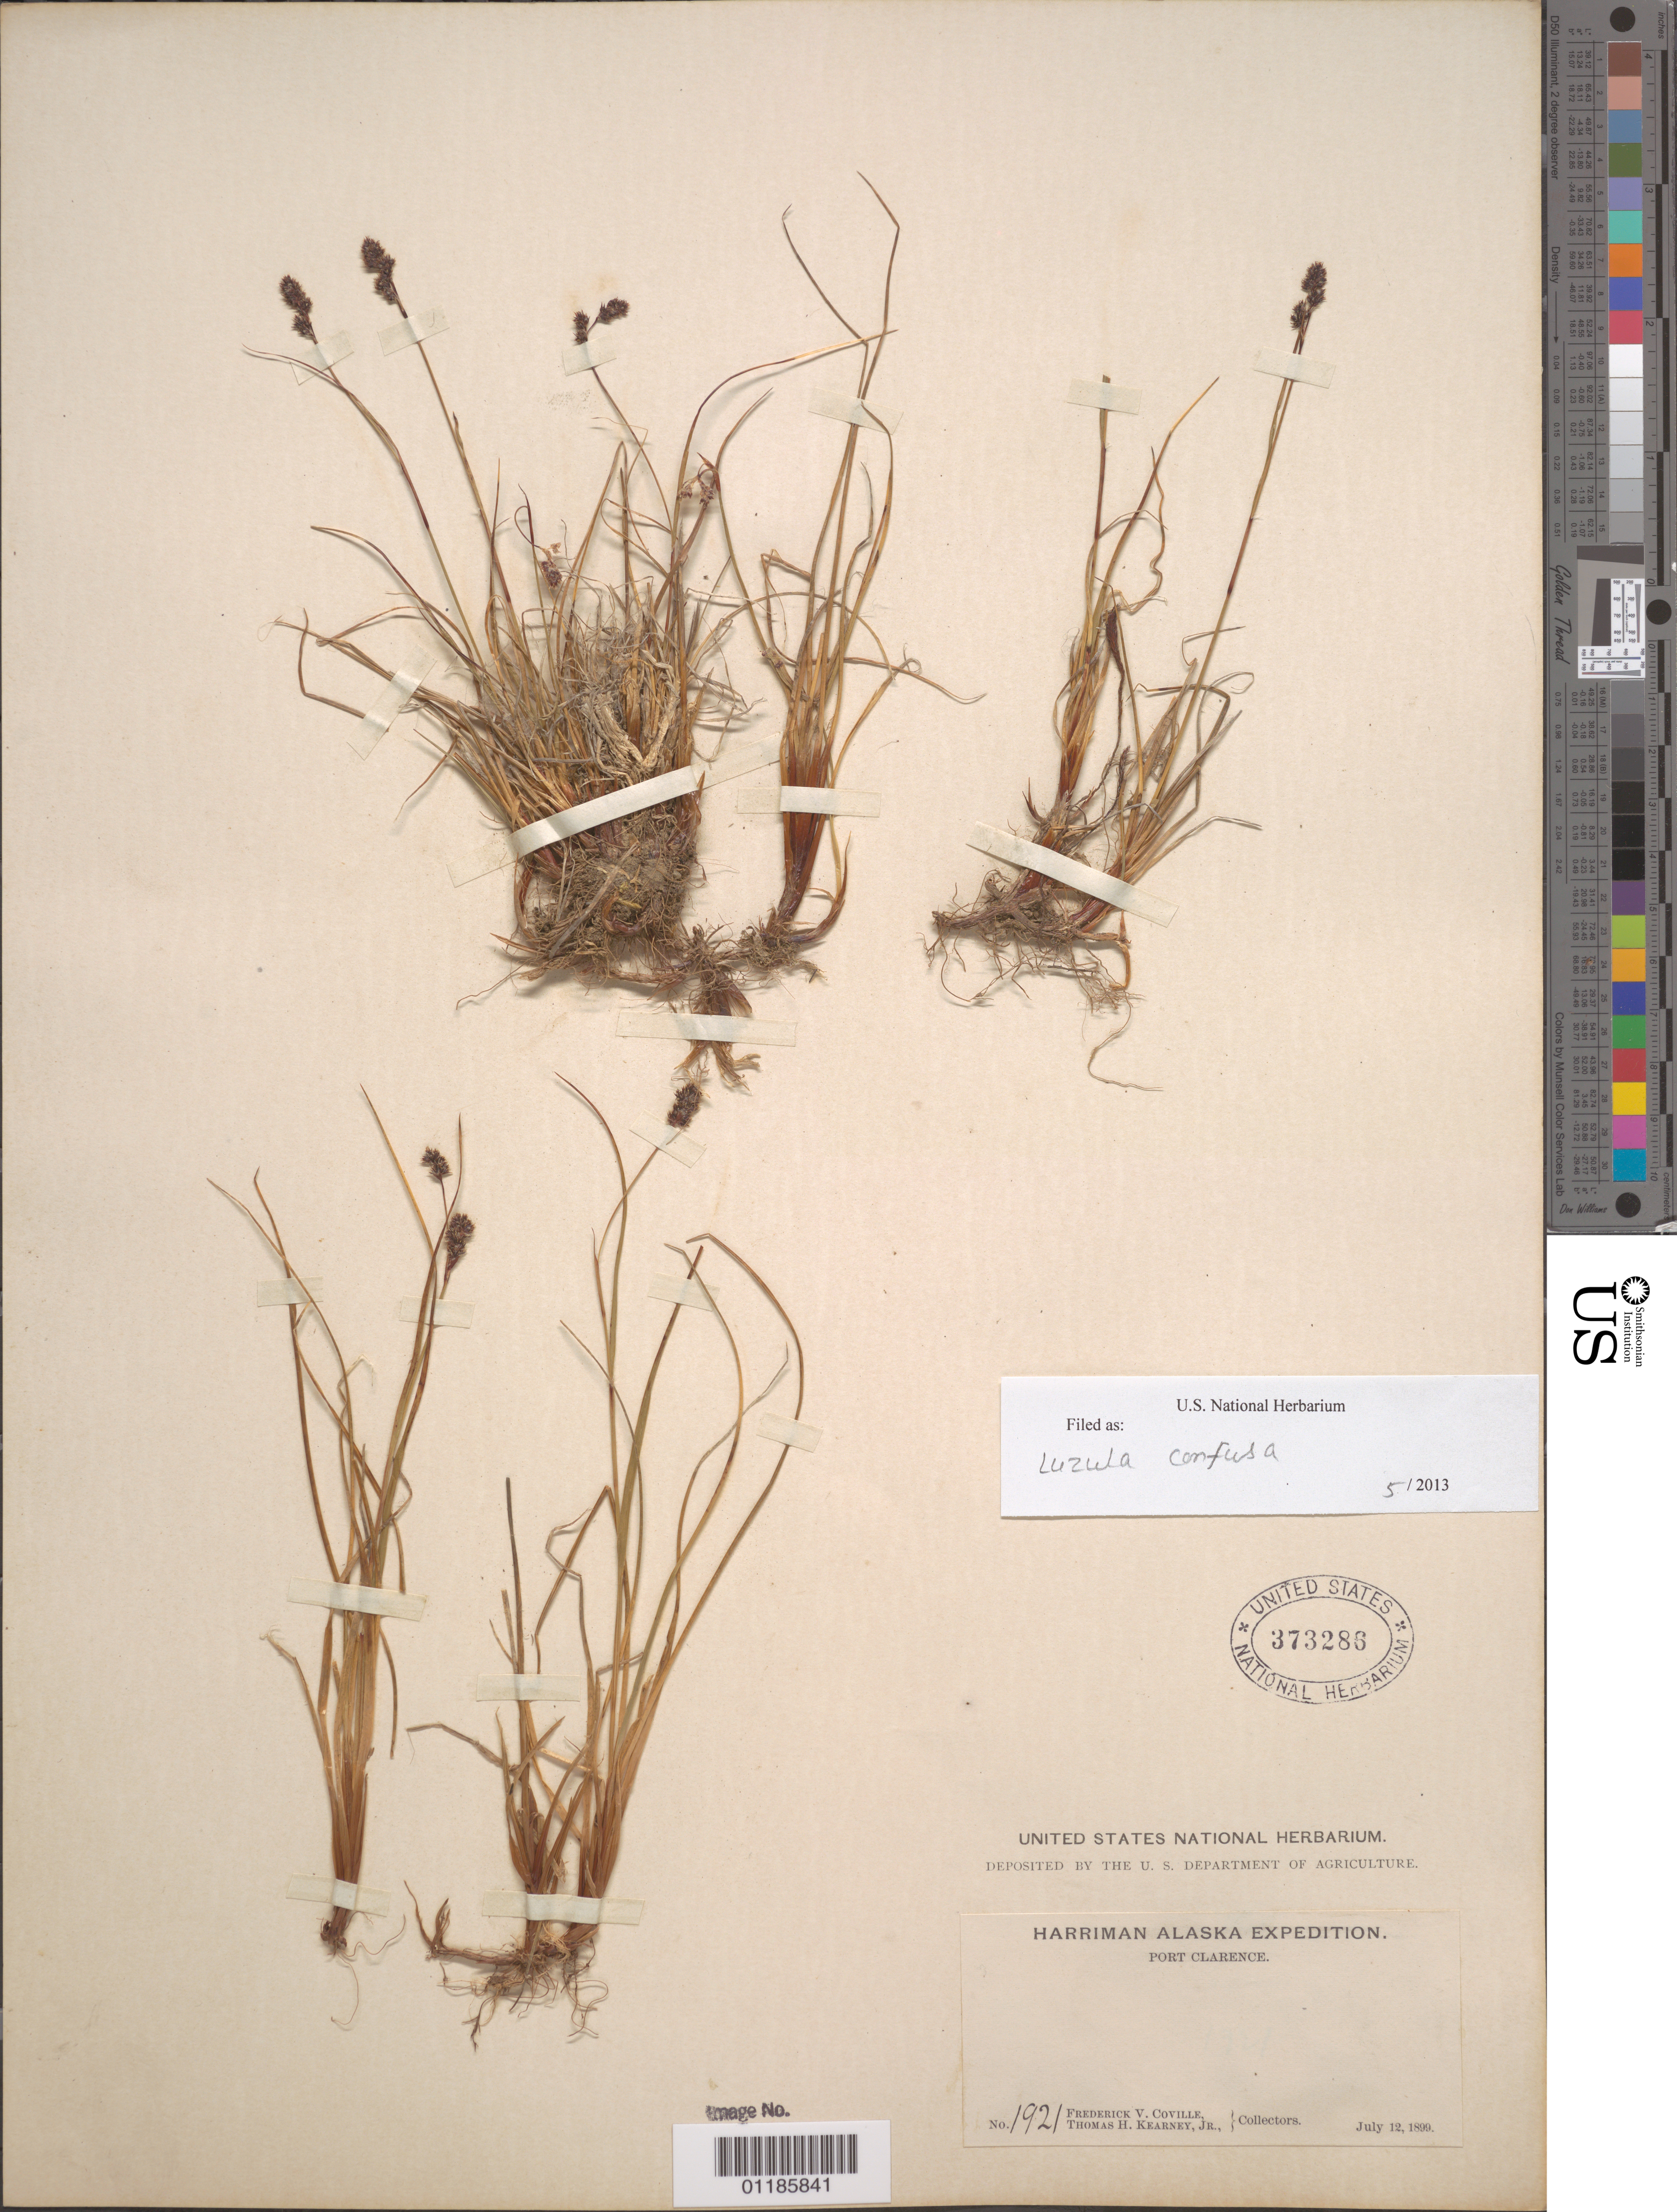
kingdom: Plantae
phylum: Tracheophyta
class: Liliopsida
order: Poales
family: Juncaceae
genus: Luzula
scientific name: Luzula confusa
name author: Lindeb.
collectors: F. V. Coville & T. H. Kearney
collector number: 1921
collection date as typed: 12 Jul 1899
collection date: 1899-07-12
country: United States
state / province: Alaska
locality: Port Clarence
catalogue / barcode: US 373286